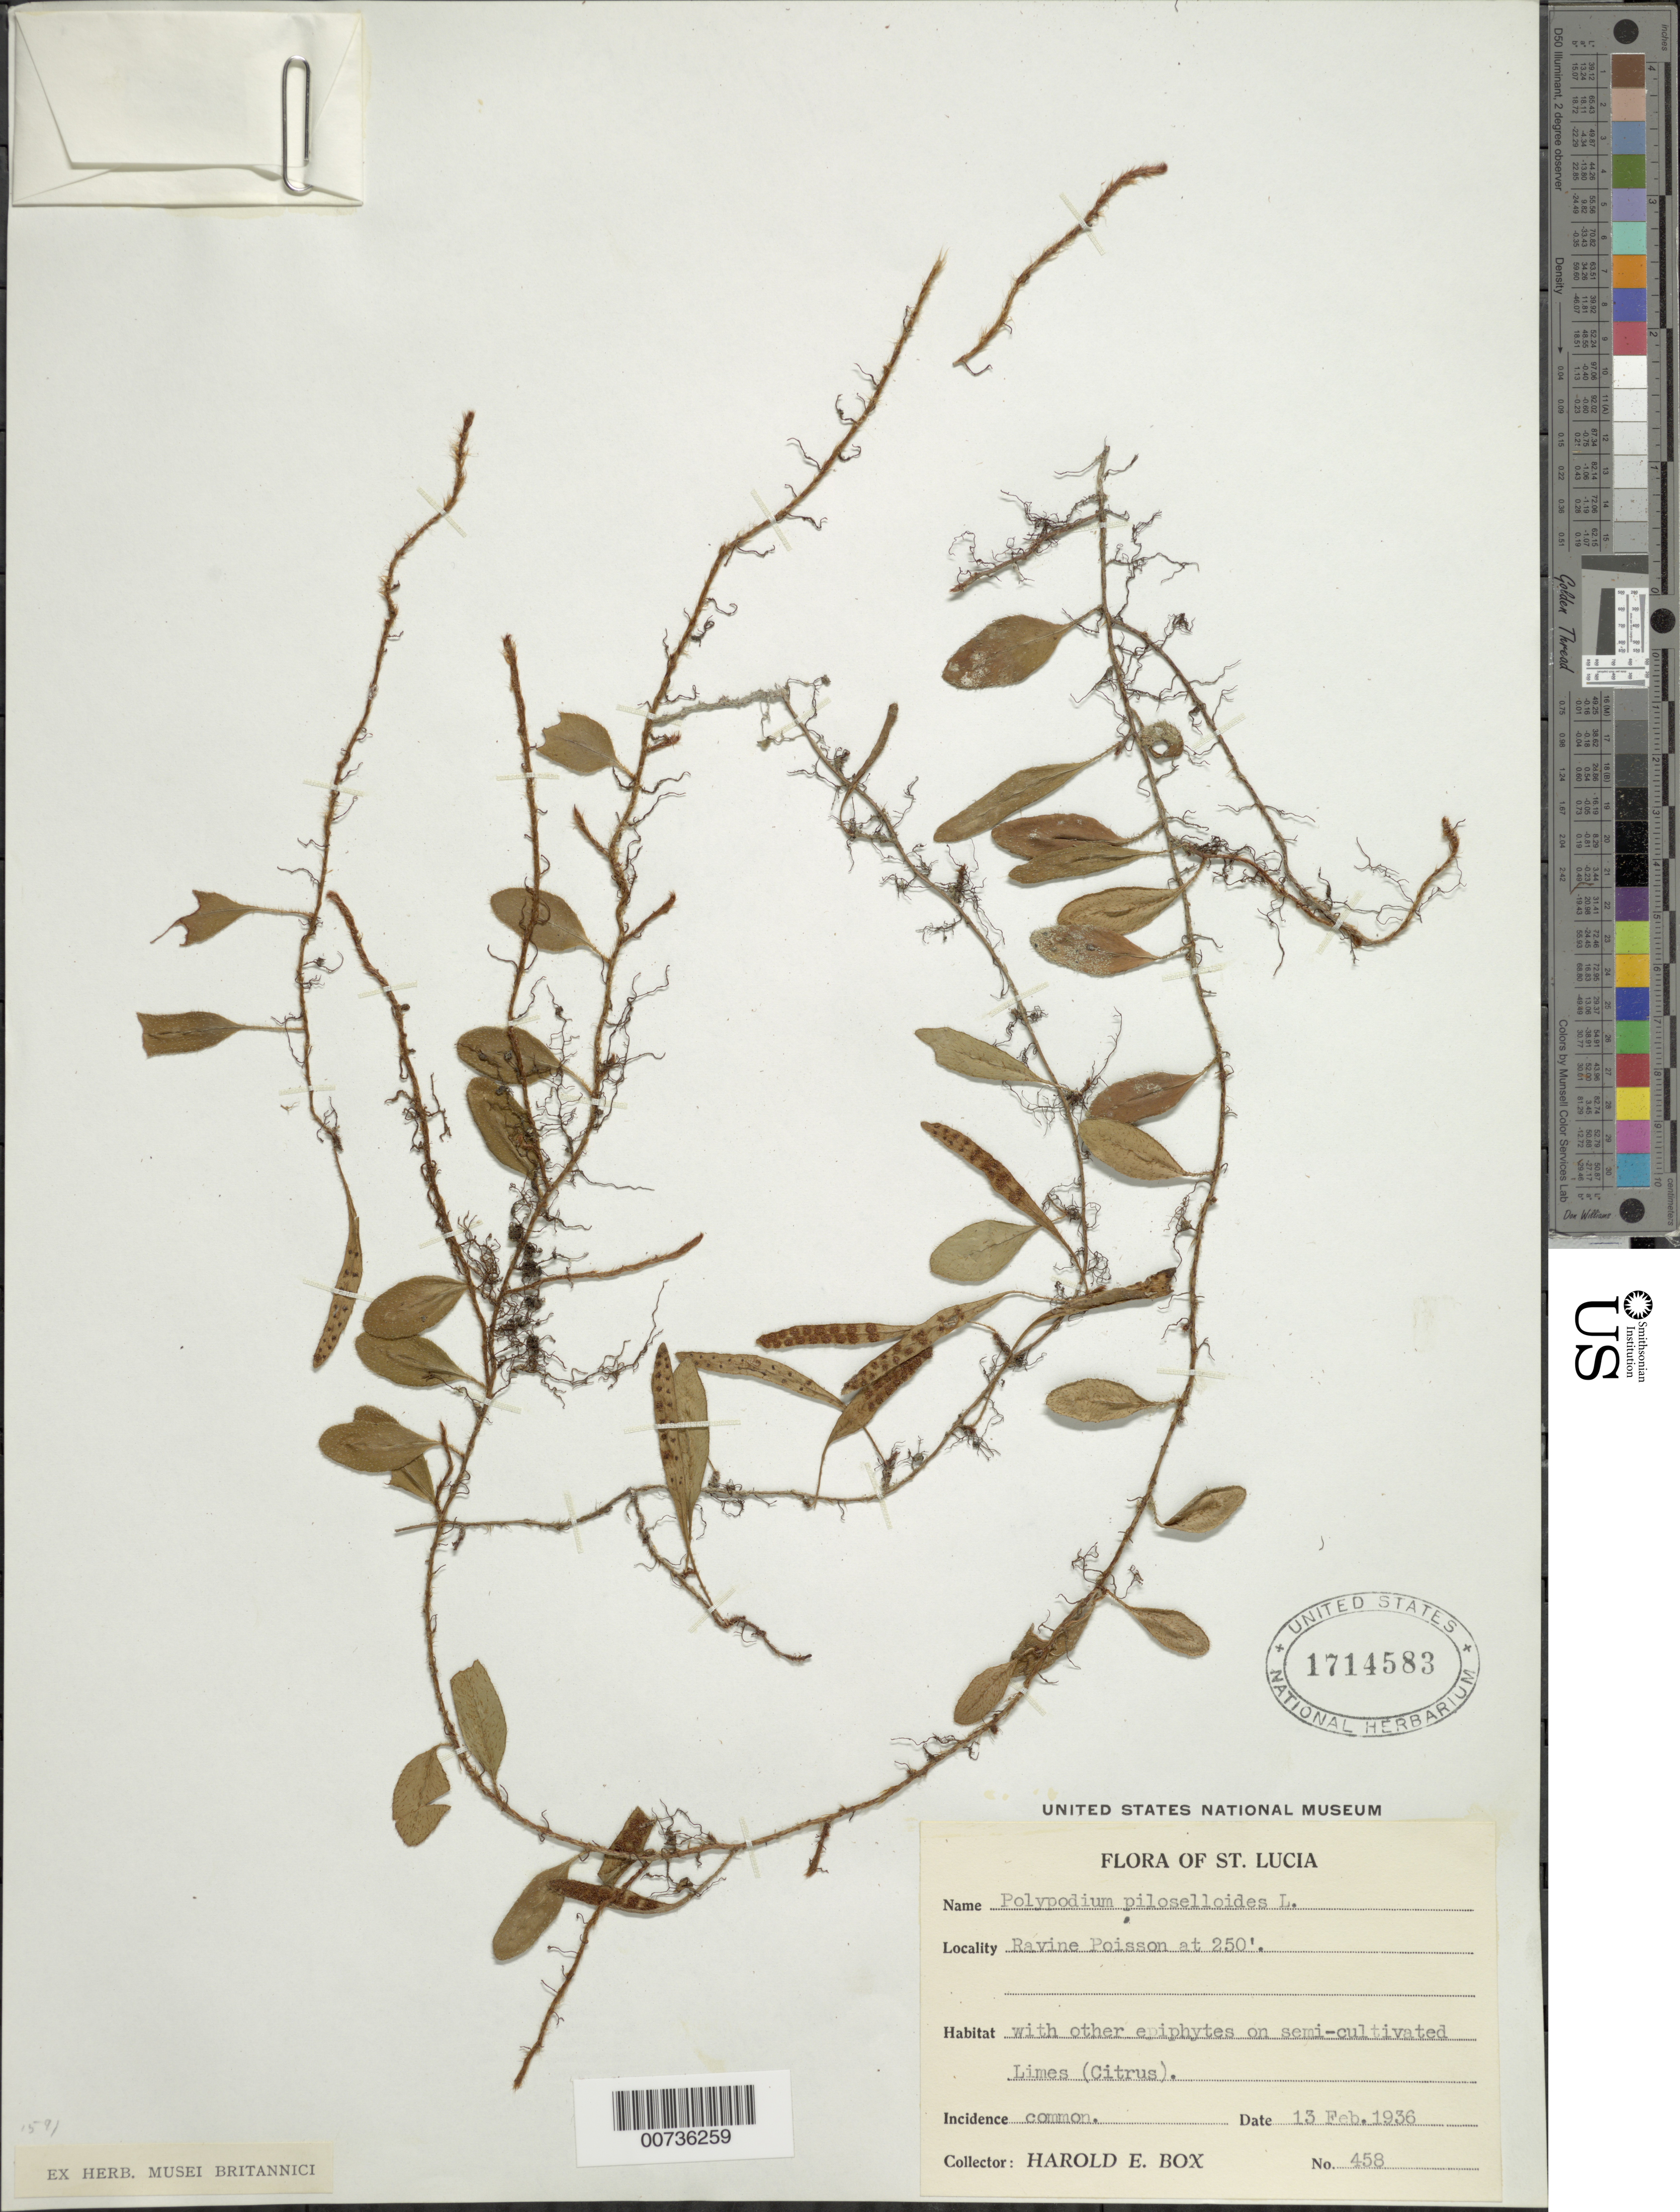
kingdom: Plantae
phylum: Tracheophyta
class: Polypodiopsida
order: Polypodiales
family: Polypodiaceae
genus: Microgramma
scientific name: Microgramma piloselloides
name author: (L.) Copel.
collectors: H. E. Box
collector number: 458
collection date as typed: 13 Feb 1936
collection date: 1936-02-13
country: St. Lucia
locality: Ravine Poisson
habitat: With other epiphytes on semi-cultivated Limes (Citrus)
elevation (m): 250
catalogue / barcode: US 1714583